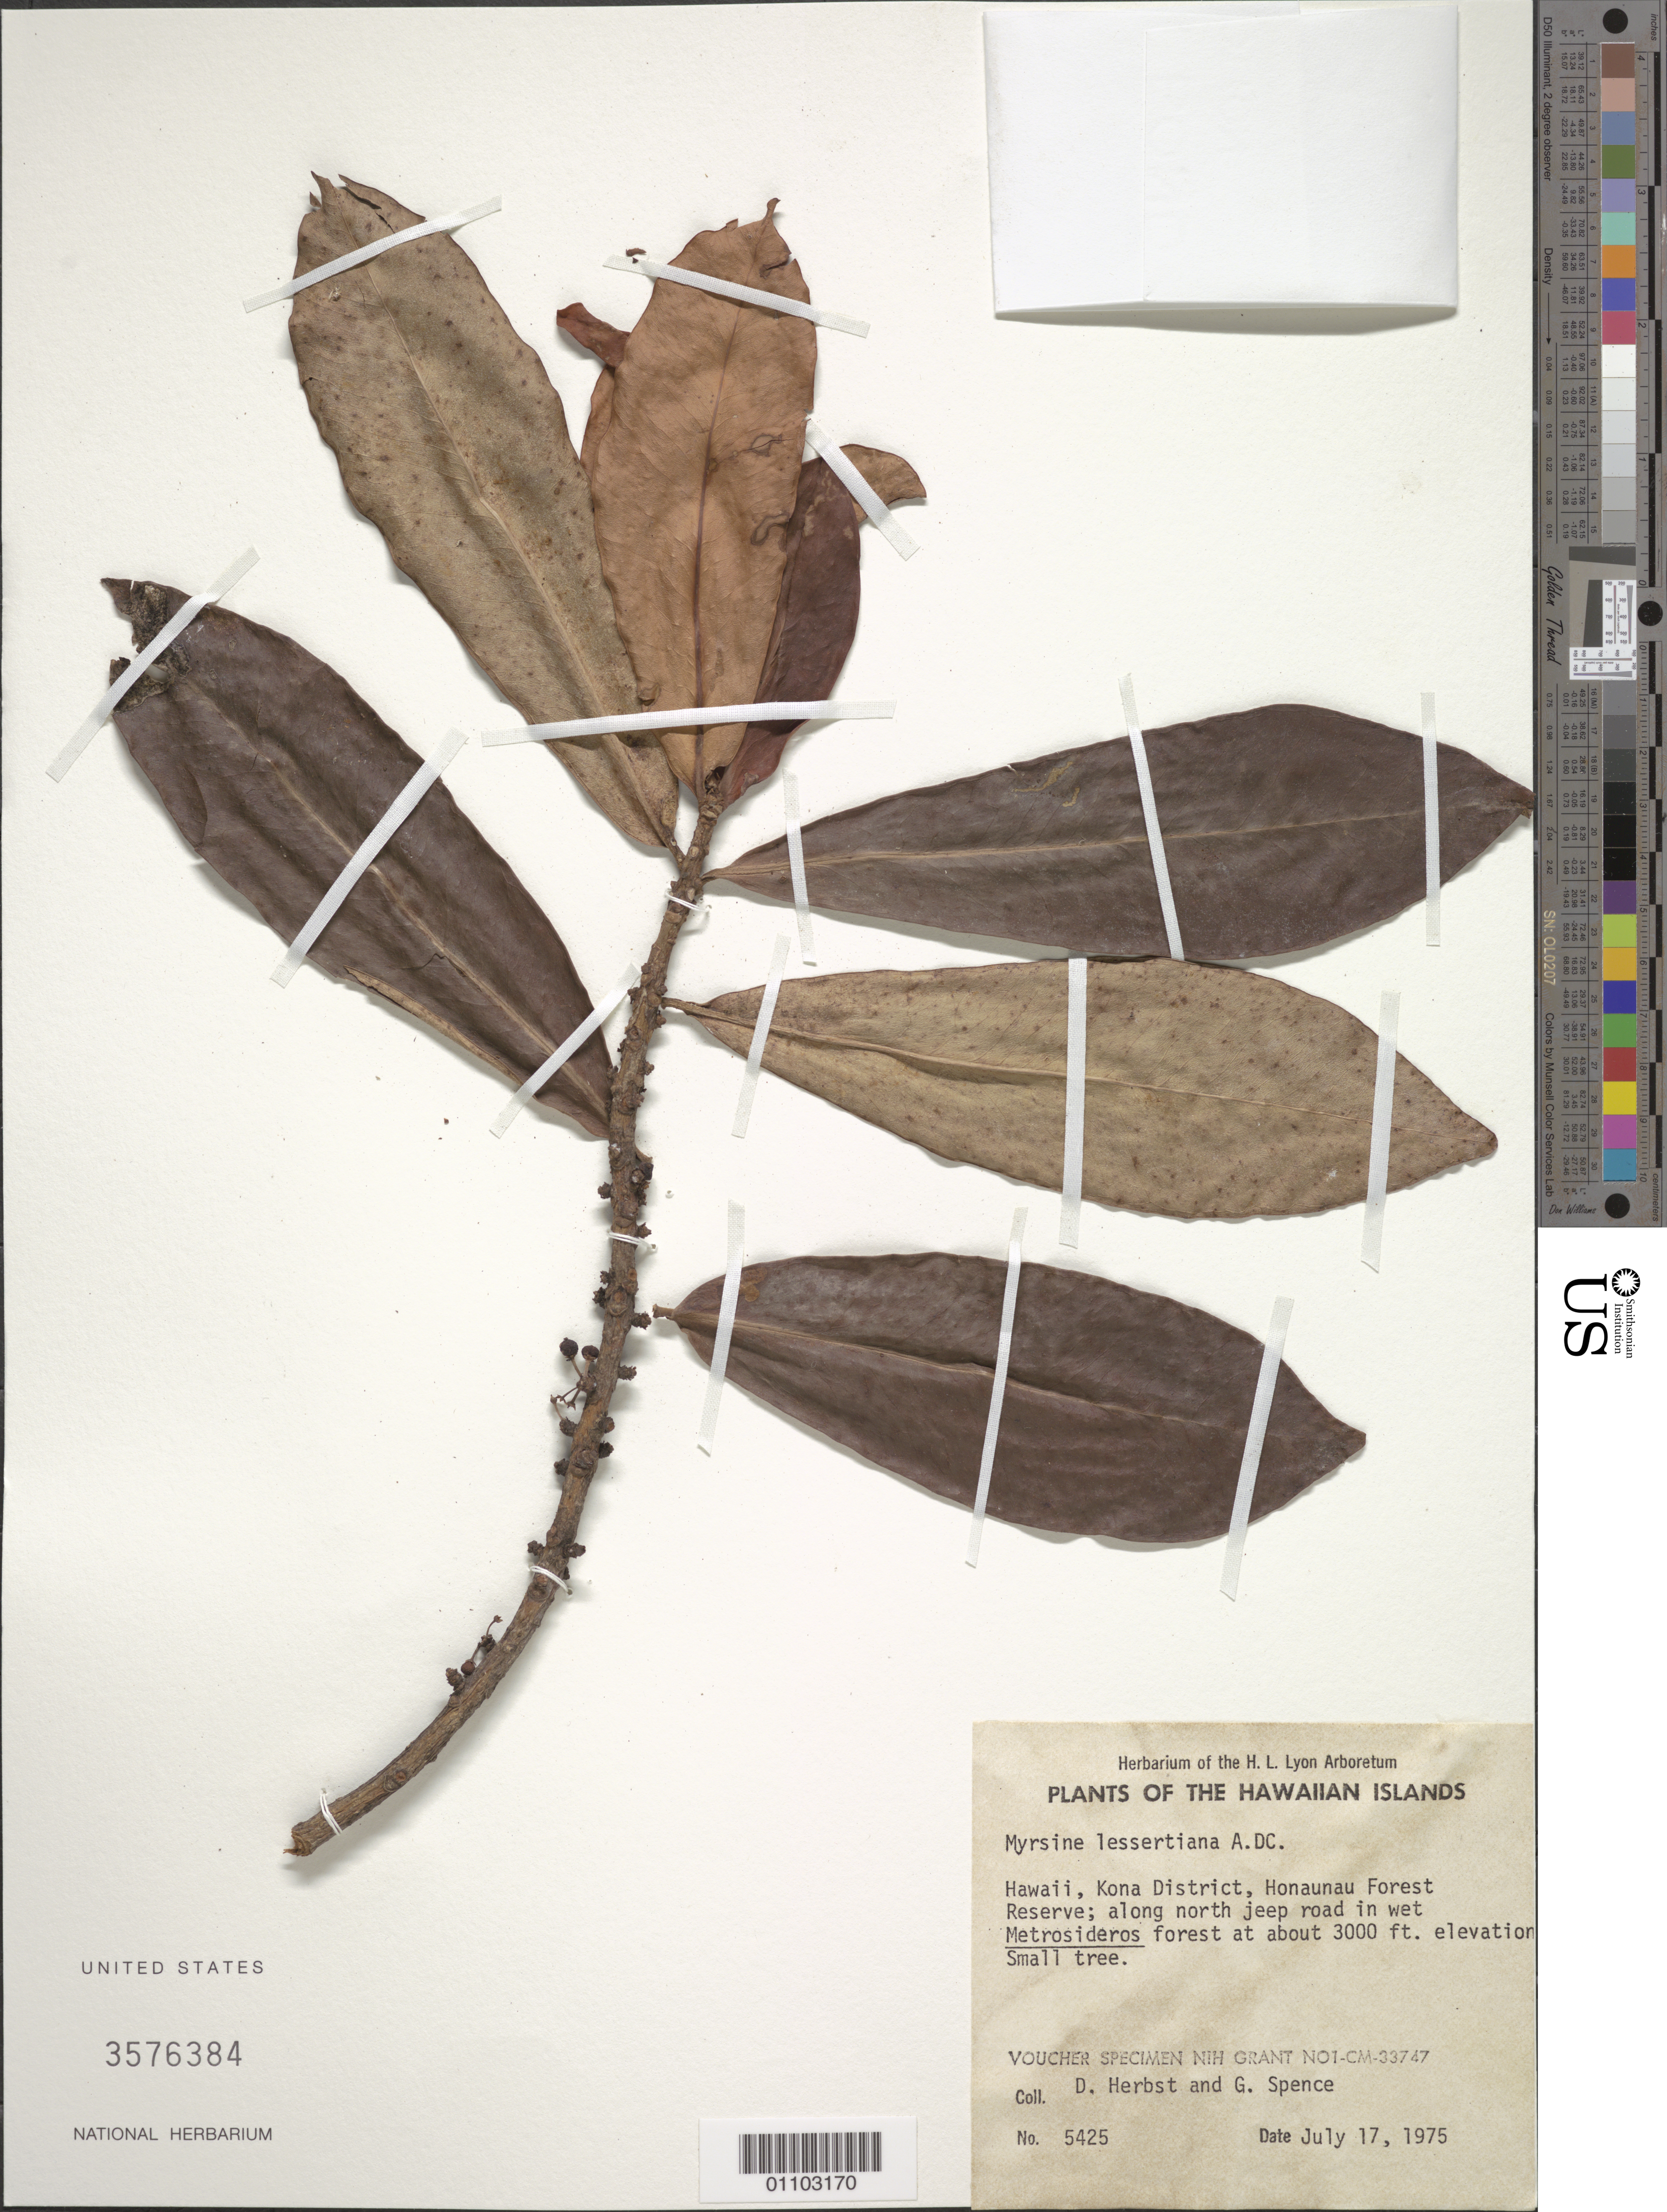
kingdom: Plantae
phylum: Tracheophyta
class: Magnoliopsida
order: Ericales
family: Primulaceae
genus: Myrsine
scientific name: Myrsine lessertiana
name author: A. DC.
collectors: D. R. Herbst & G. Spence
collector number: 5425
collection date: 1975-07-17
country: United States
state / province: Hawaii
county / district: Hawaii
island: Hawaii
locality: Kona District, Honaunau Forest Reserve, along north jeep road.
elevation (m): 914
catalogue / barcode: US 3576384